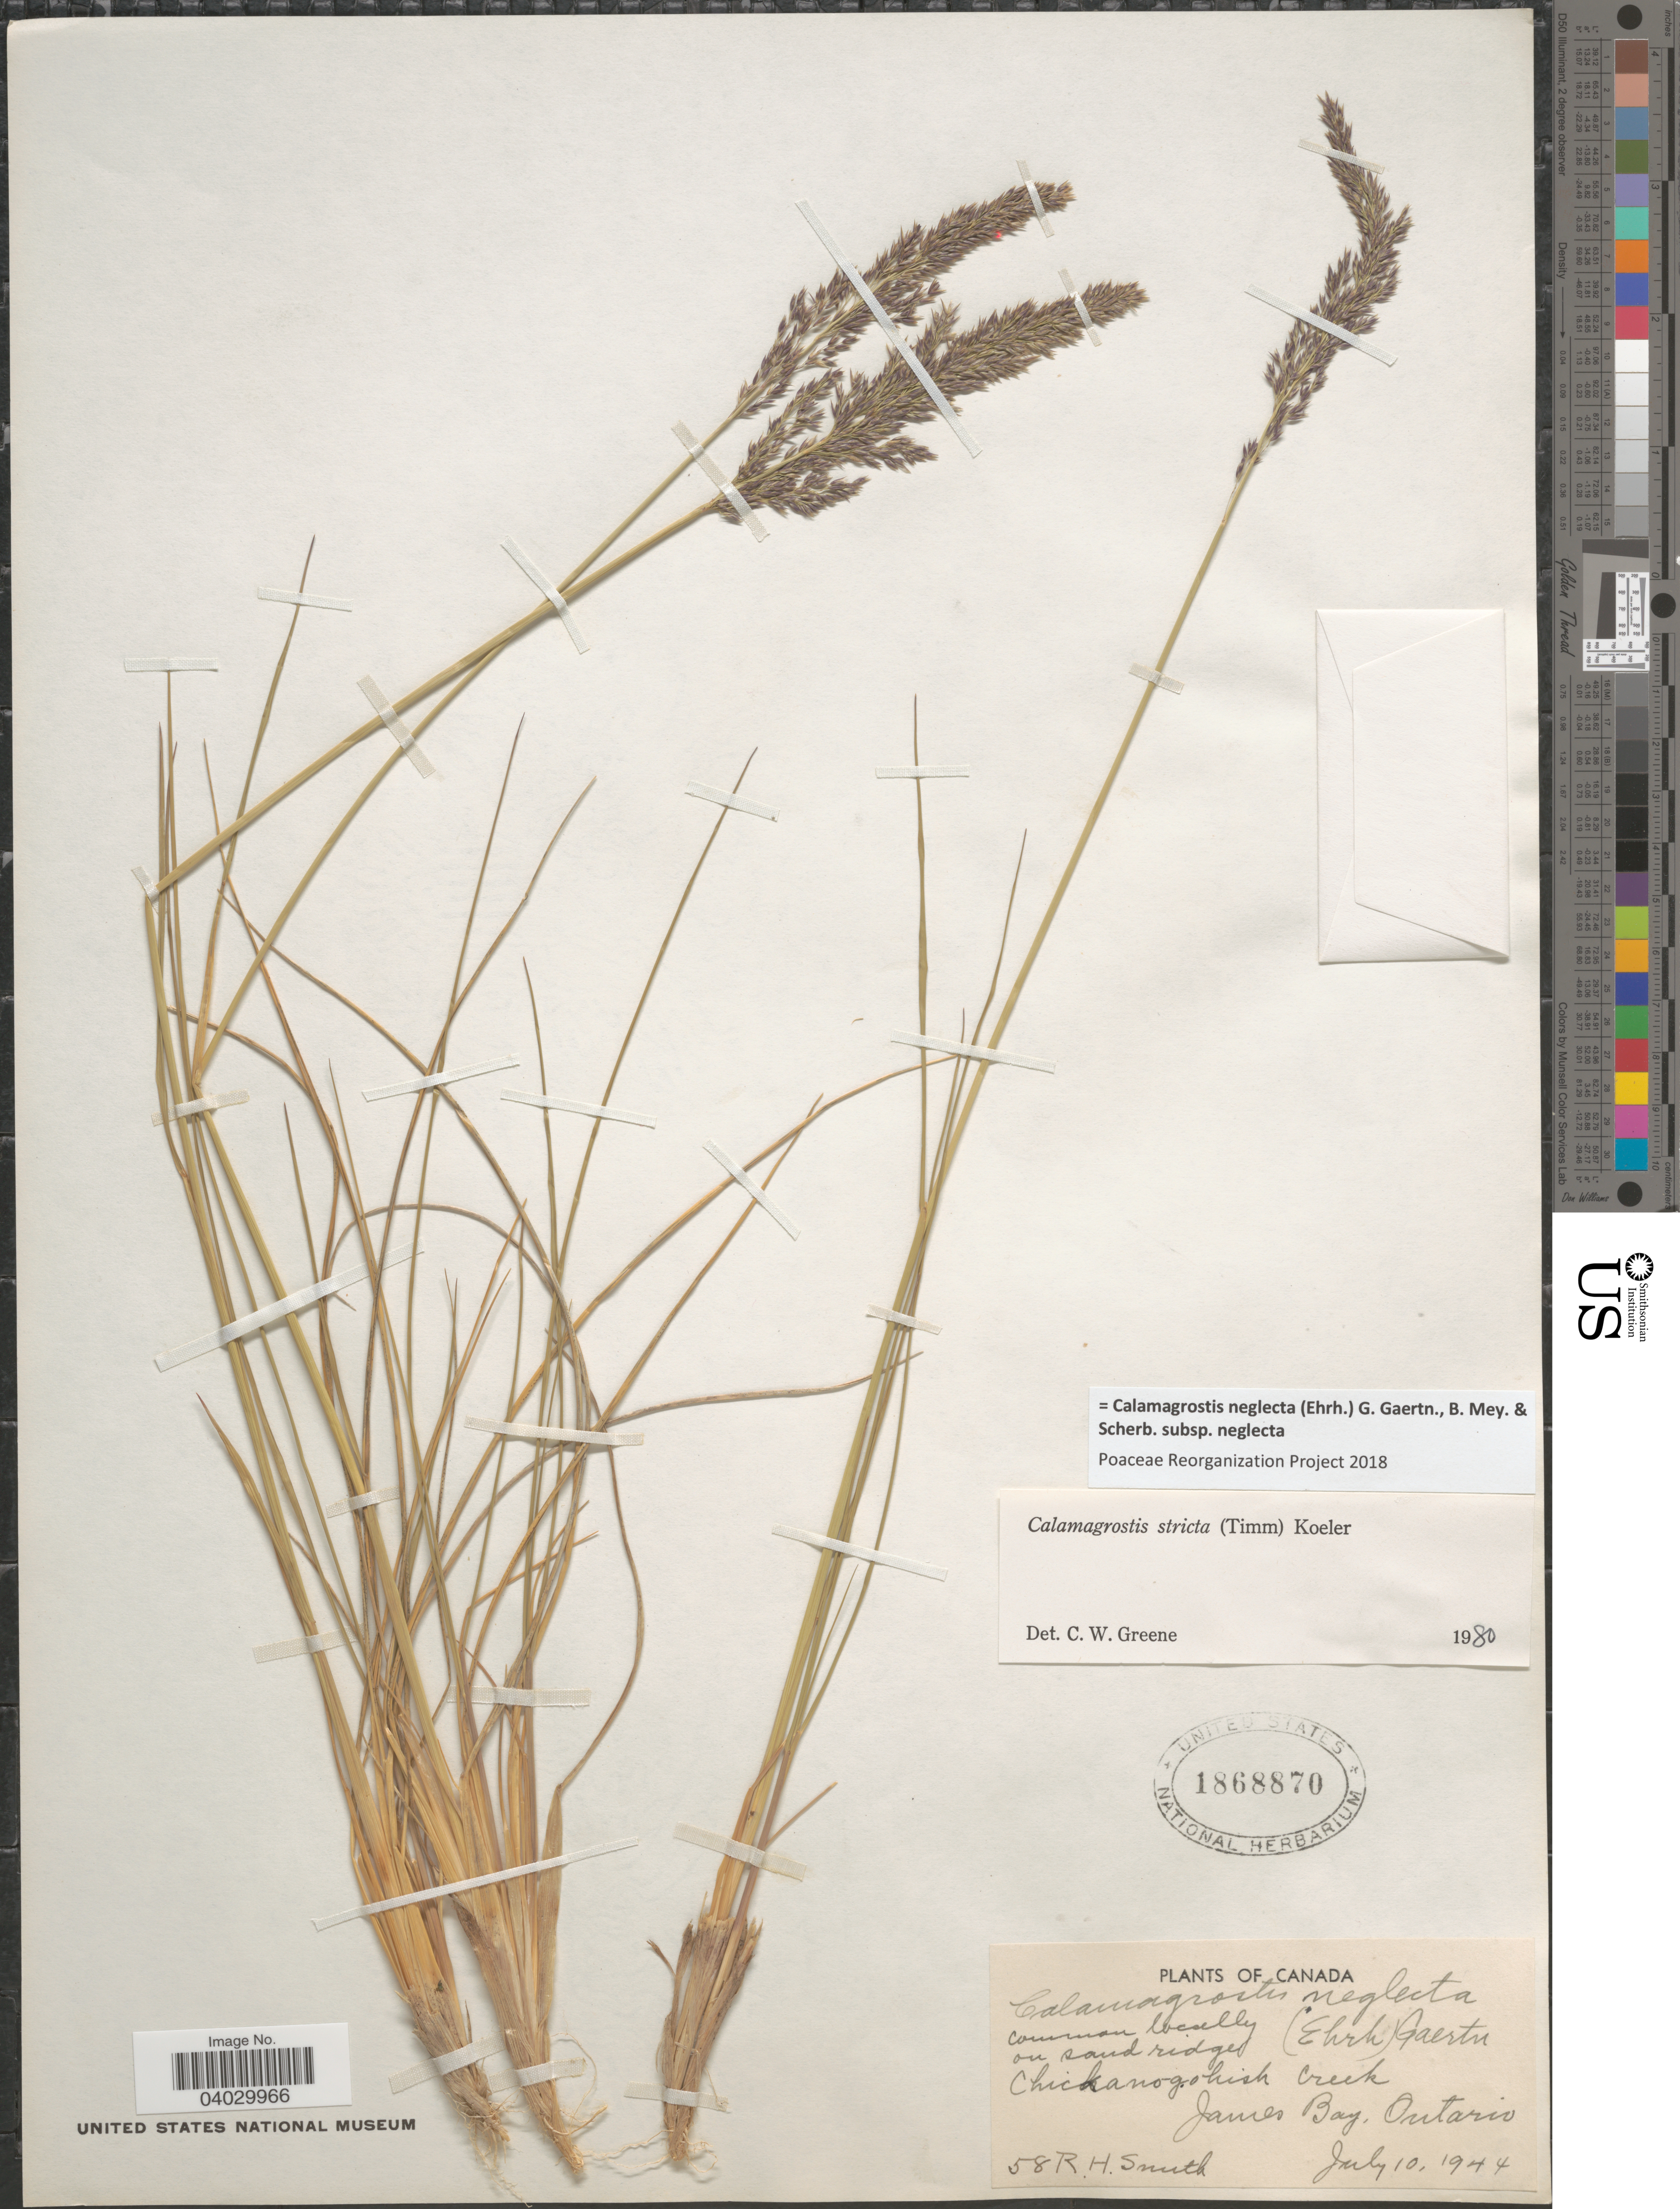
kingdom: Plantae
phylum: Tracheophyta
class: Liliopsida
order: Poales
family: Poaceae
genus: Calamagrostis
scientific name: Calamagrostis neglecta subsp. neglecta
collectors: R. H. Smith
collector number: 58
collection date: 1944-07-10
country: Canada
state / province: Ontario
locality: On sand ridge. Chickanogohish Creek. James Bay.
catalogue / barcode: US 1868870